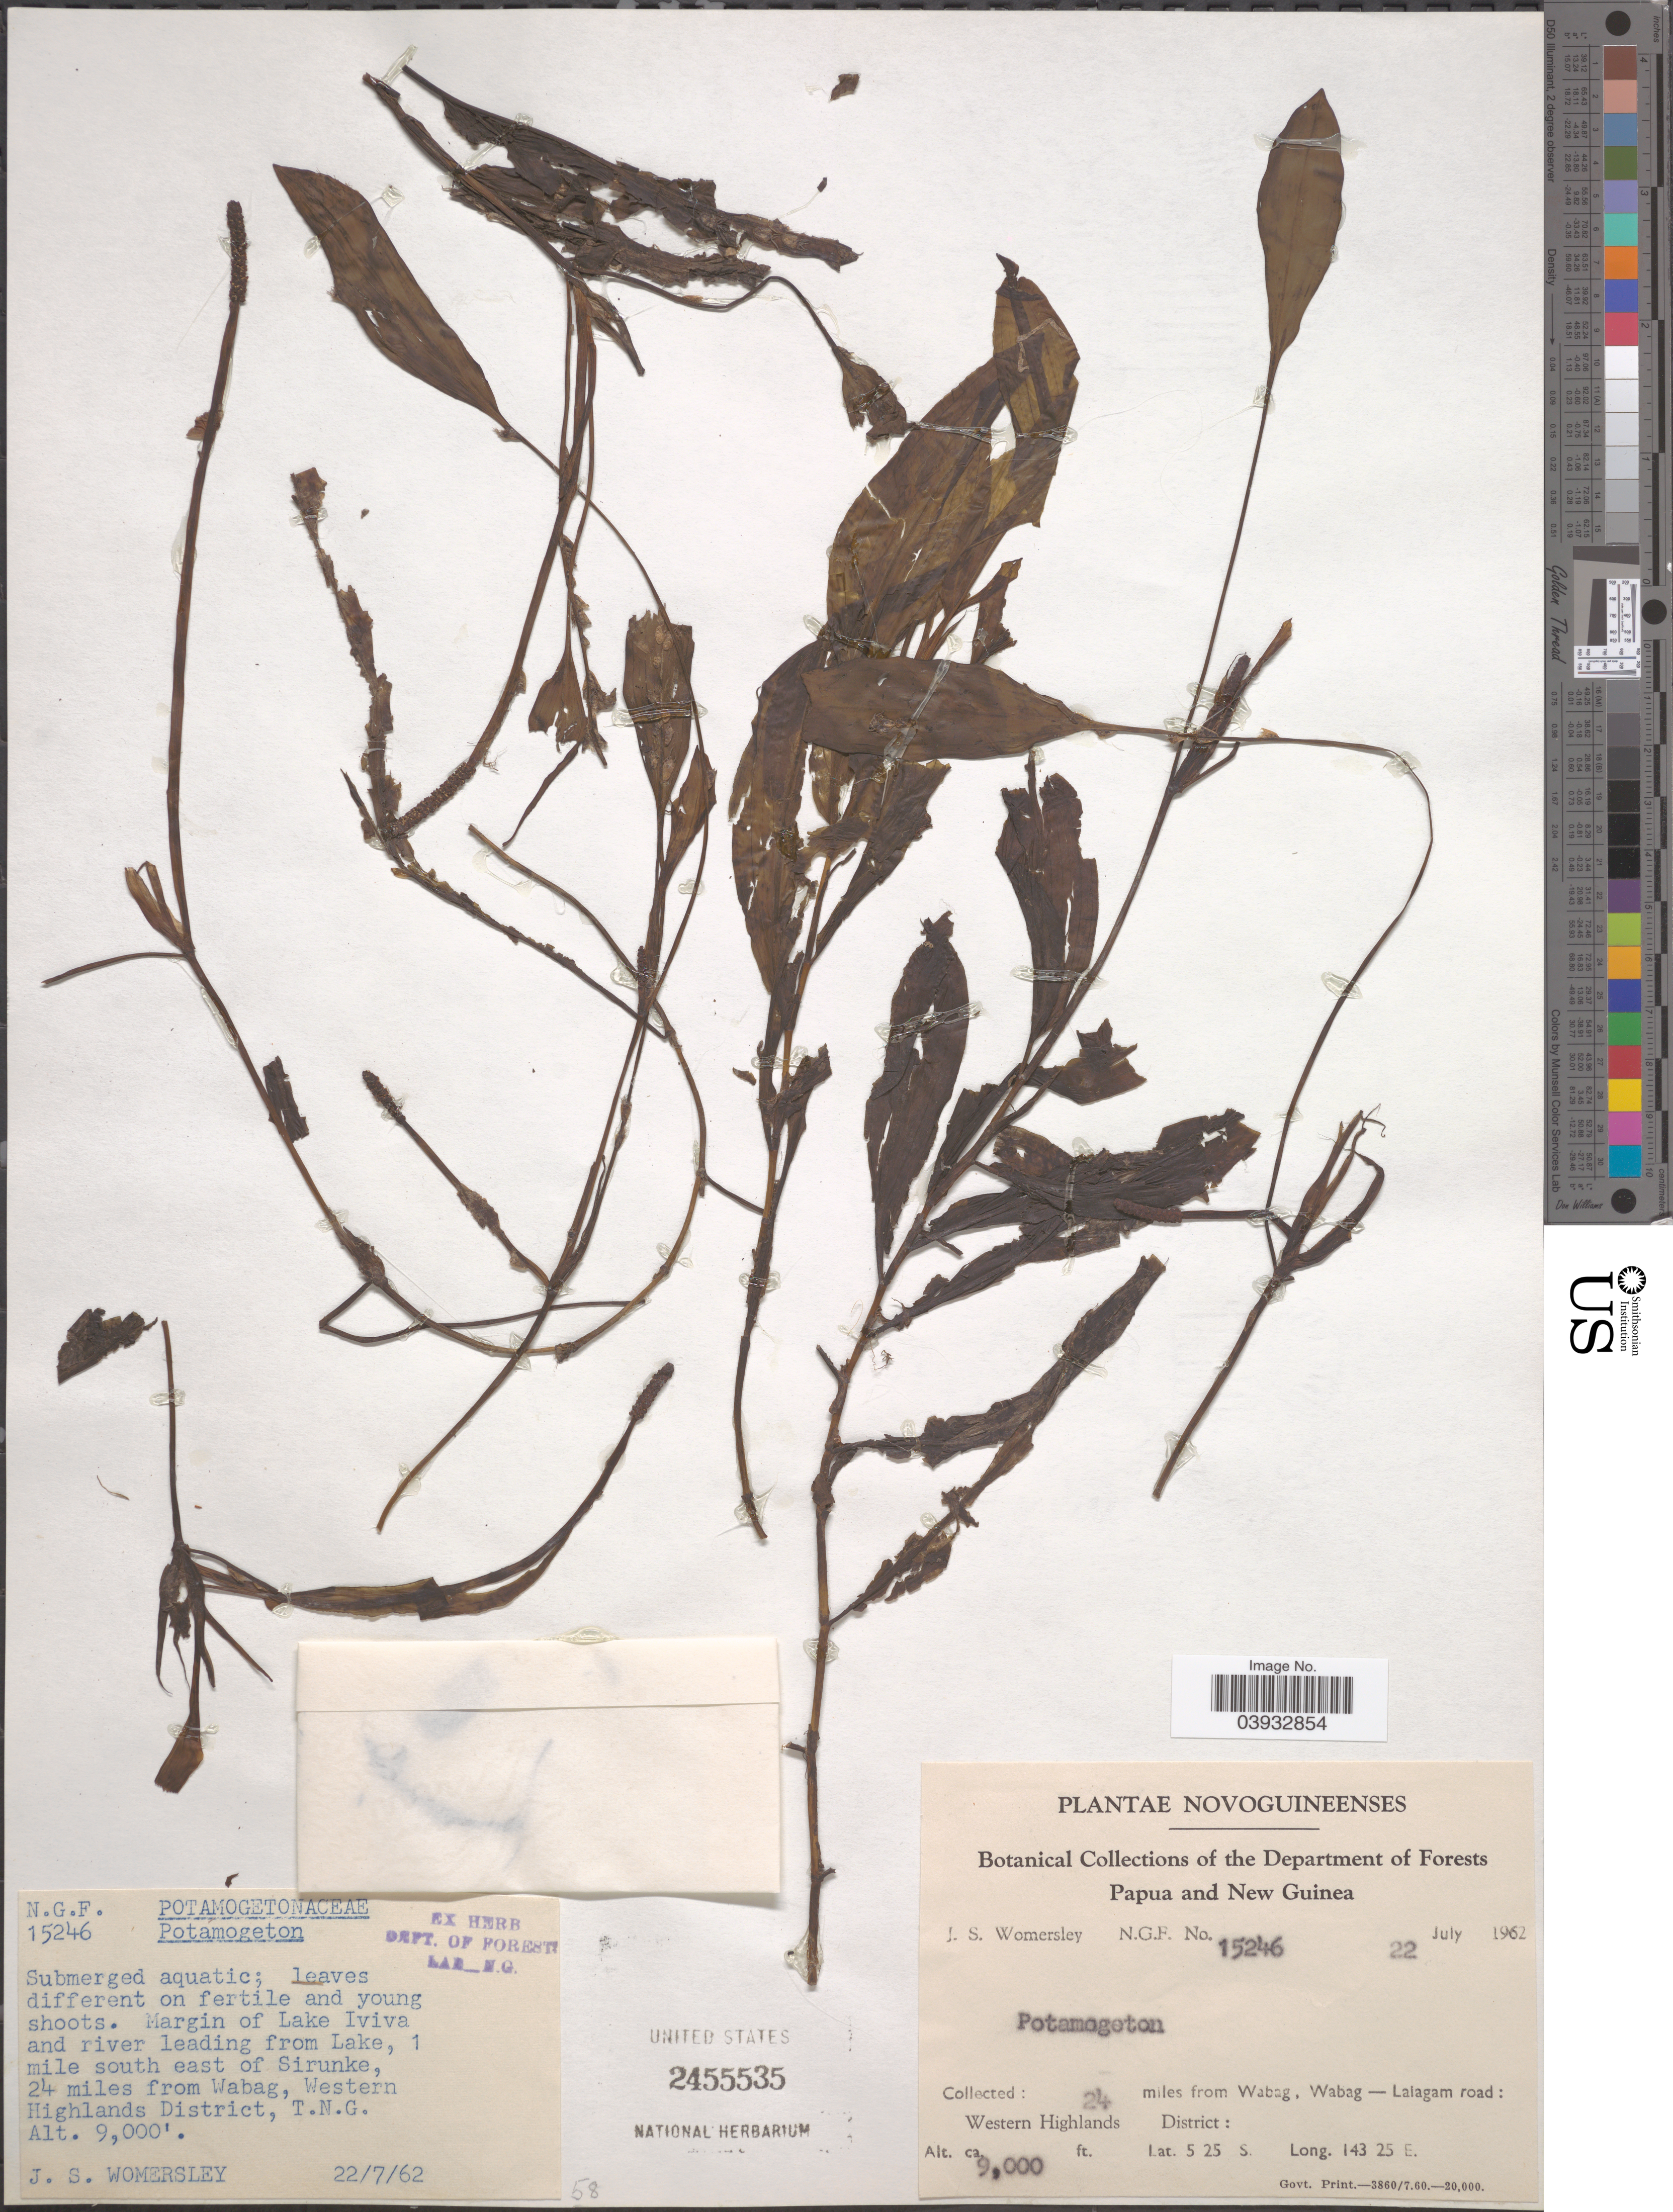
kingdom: Plantae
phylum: Tracheophyta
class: Liliopsida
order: Alismatales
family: Potamogetonaceae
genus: Potamogeton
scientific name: Potamogeton sp.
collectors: J. S. Womersley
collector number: NGF15246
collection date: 1962-07-22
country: Papua New Guinea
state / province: Western Highlands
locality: Margin of Lake Iviva and river leading from Lake, 1 mile south east of Sirunke, 24 miles from Wabag, Western Highlands District, T.N.G. 24 miles from Wabag, Wabag - Lalagam road: Western Highlands District.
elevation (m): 2743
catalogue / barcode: US 2455535